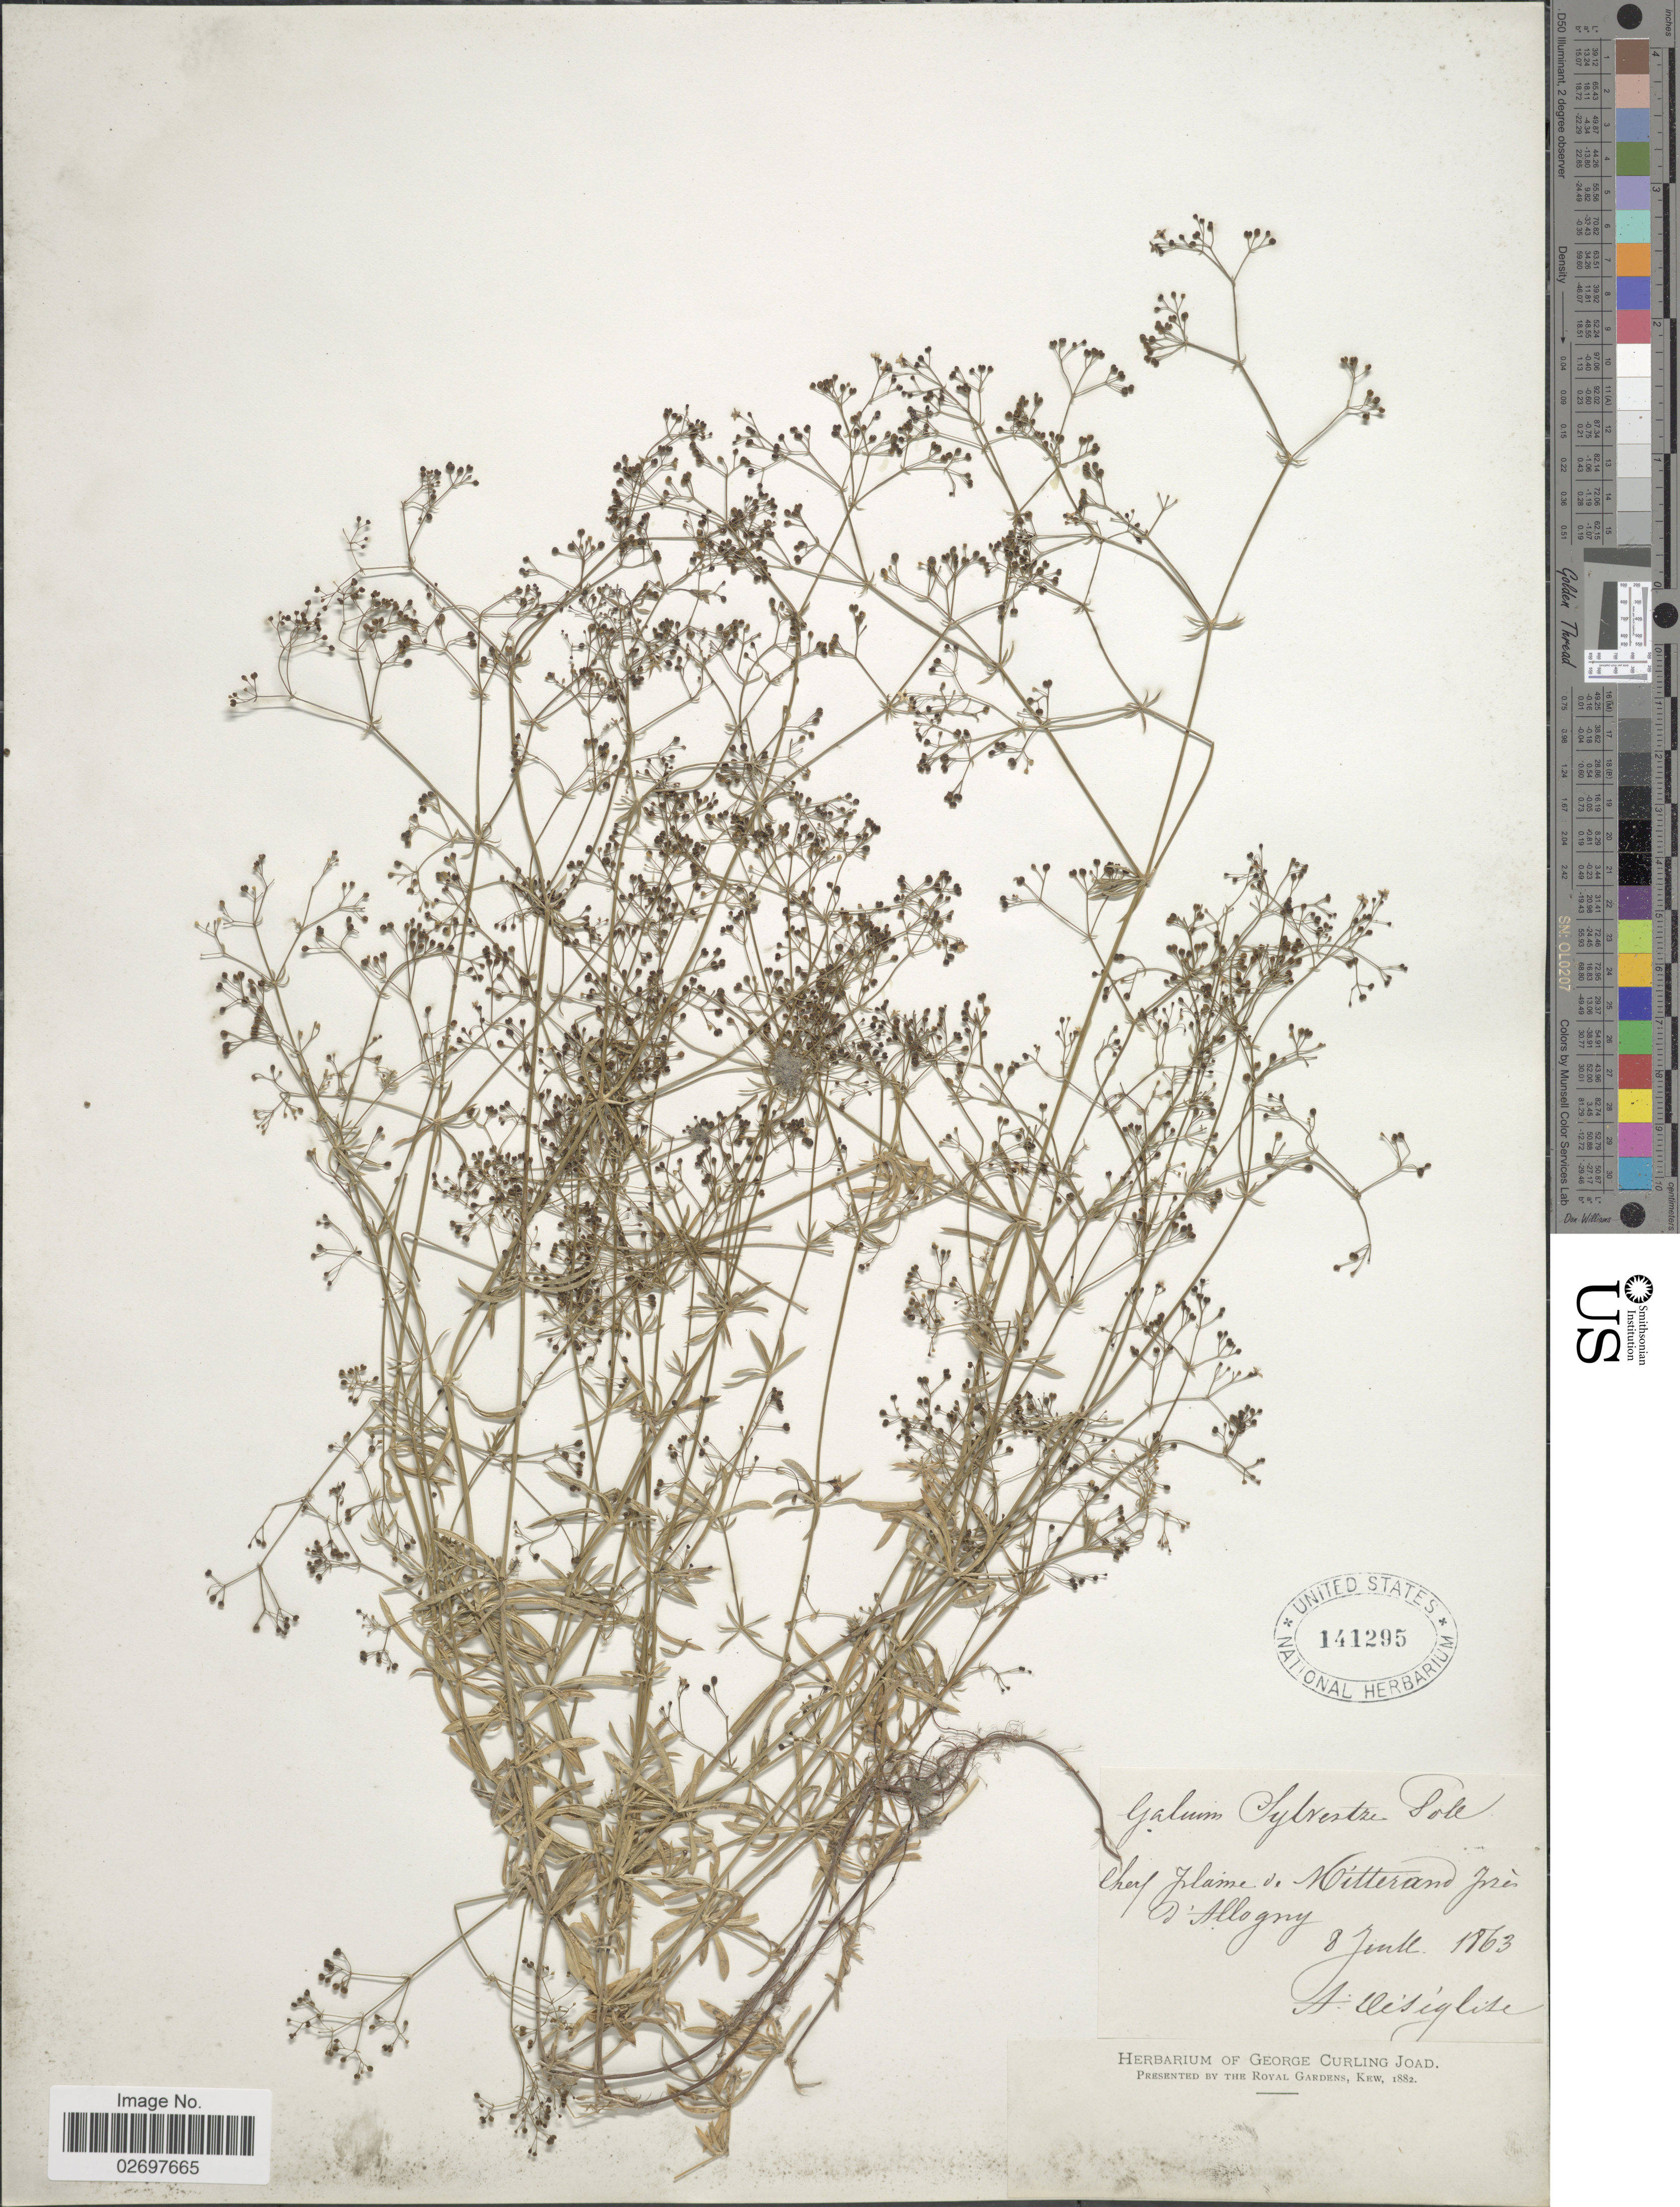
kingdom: Plantae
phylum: Tracheophyta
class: Magnoliopsida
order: Gentianales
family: Rubiaceae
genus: Galium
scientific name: Galium sylvestre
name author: Scop.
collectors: A. Desiglise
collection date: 1863-07-08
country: France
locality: Cherf Jaime de Hitterand Pres d'Allogny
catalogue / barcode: US 141295